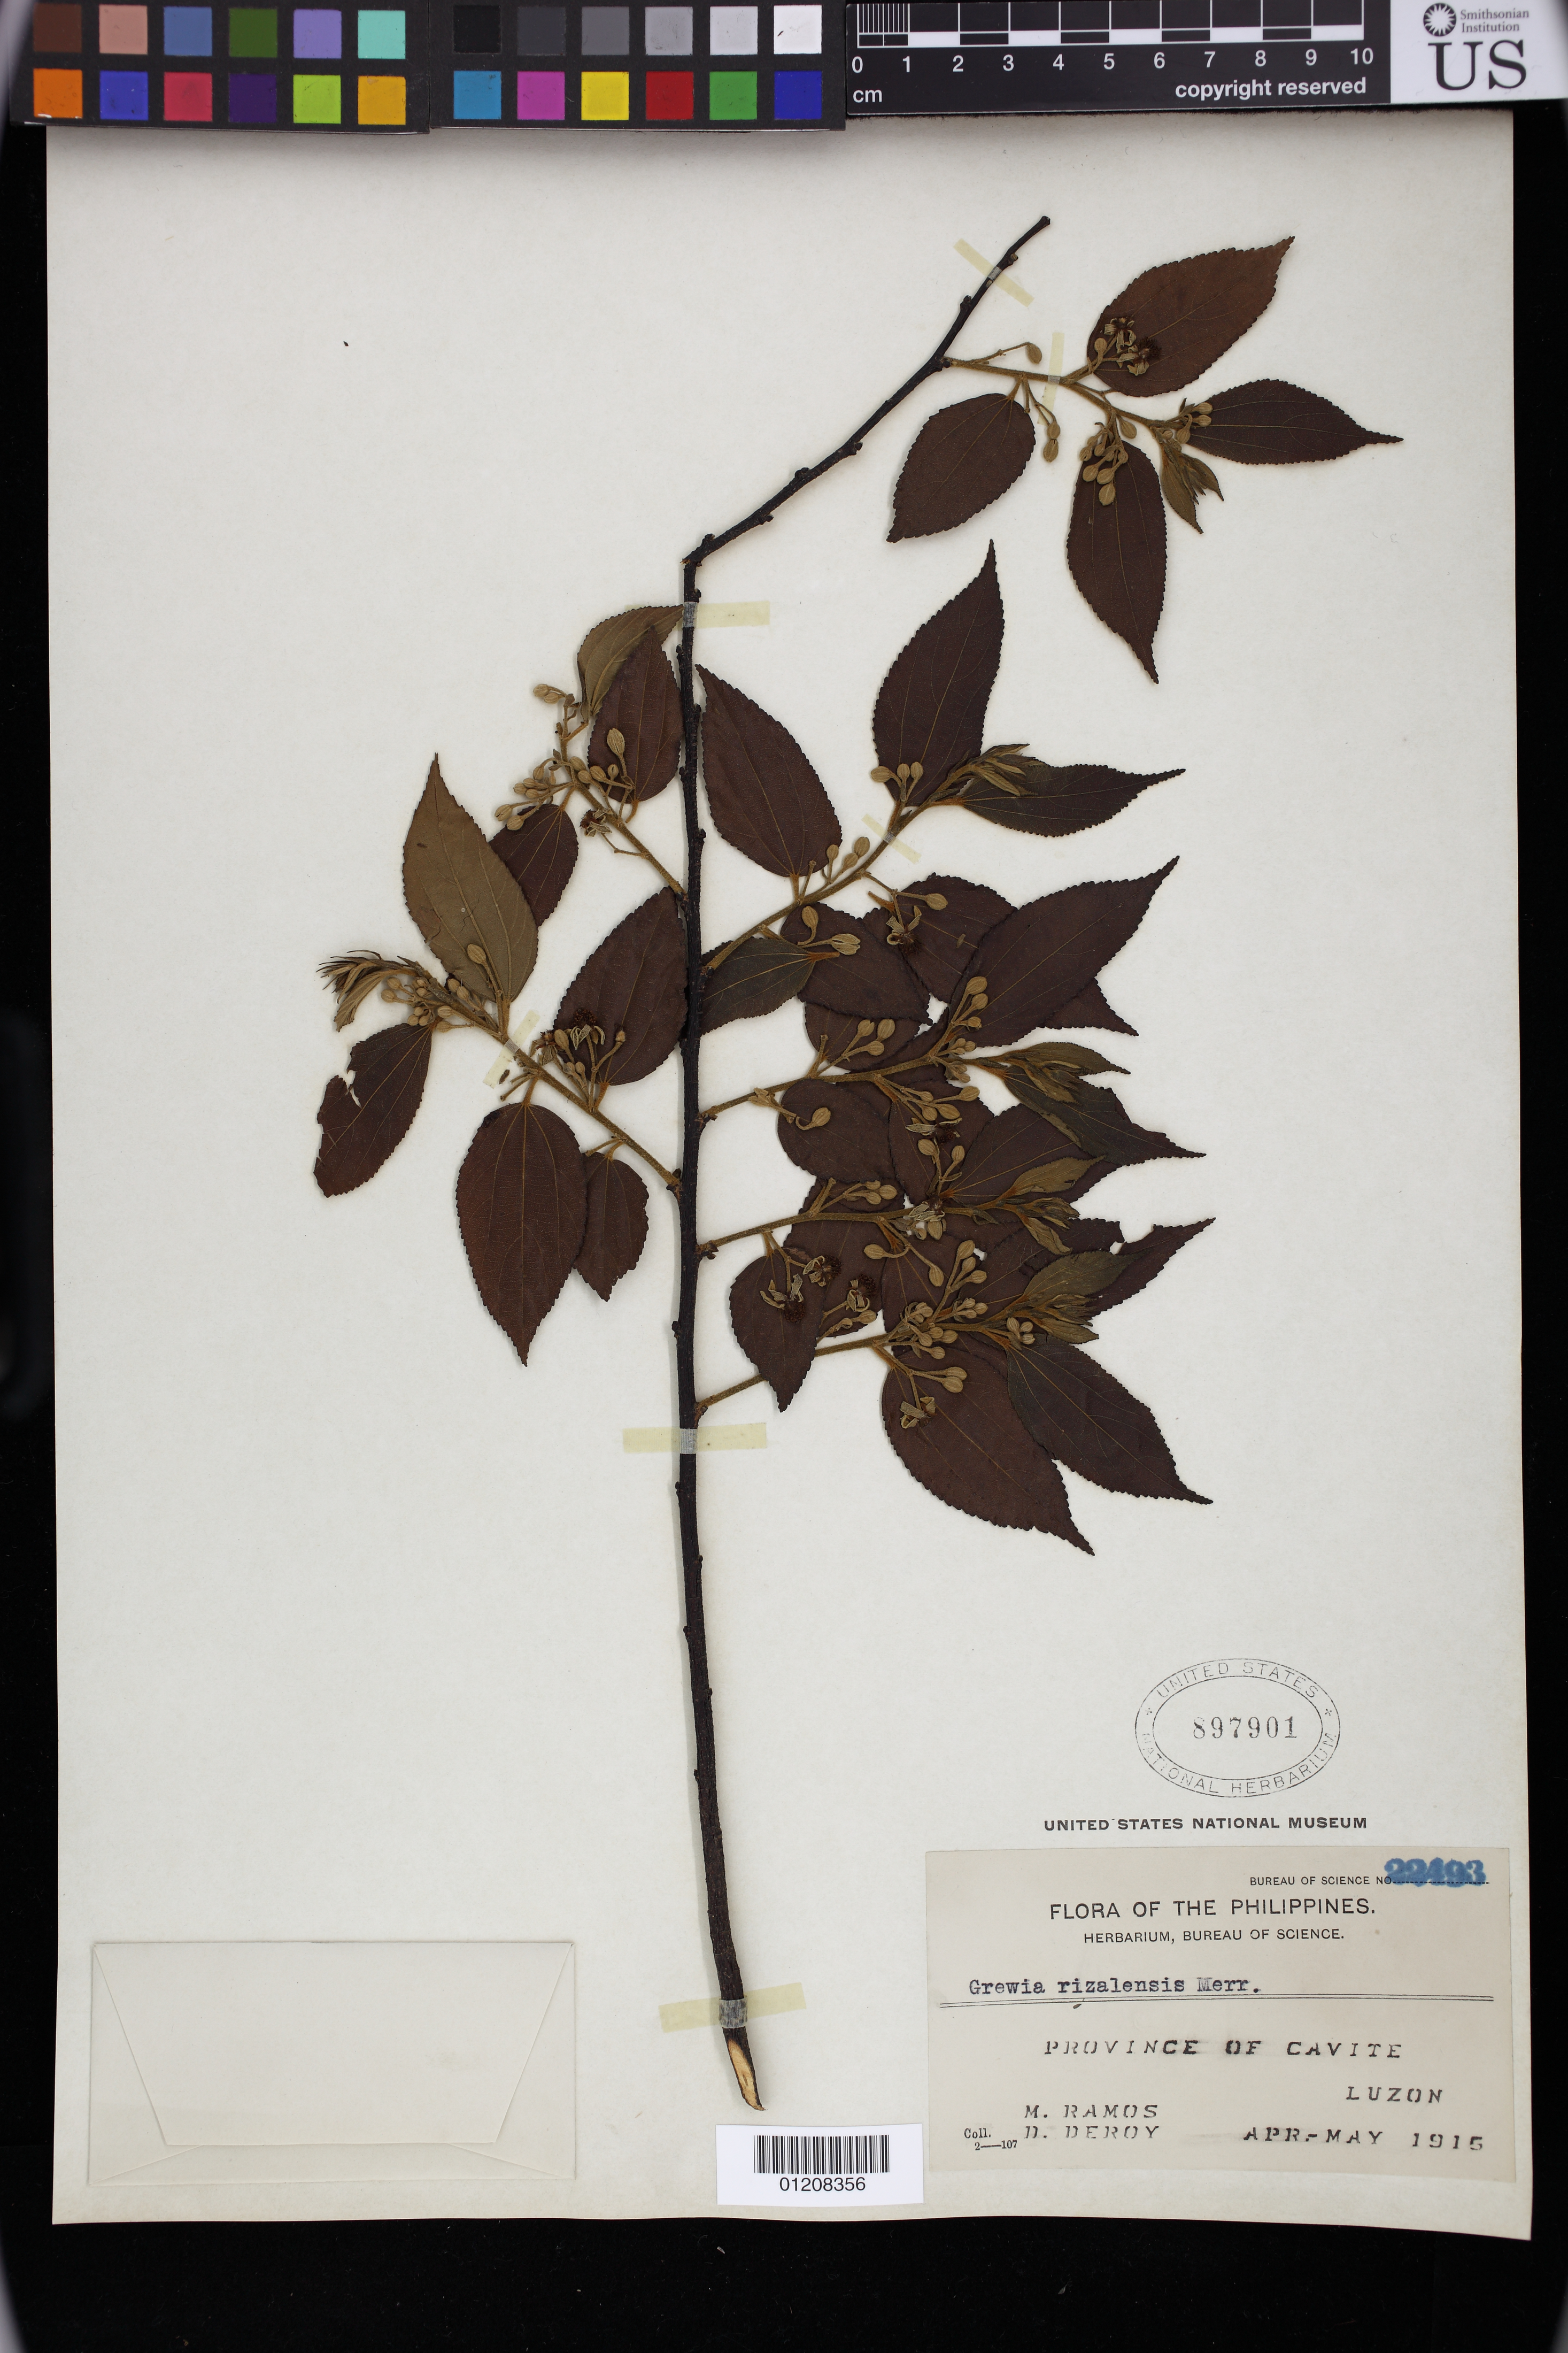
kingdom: Plantae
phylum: Tracheophyta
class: Magnoliopsida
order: Malvales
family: Malvaceae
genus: Grewia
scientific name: Grewia rizalensis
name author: Merr.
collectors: M. Ramos & D. Deroy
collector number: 2-107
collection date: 1915-04-01/1915-05-31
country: Philippines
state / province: Calabarzon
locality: Province of Cavite.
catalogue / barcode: US 897901